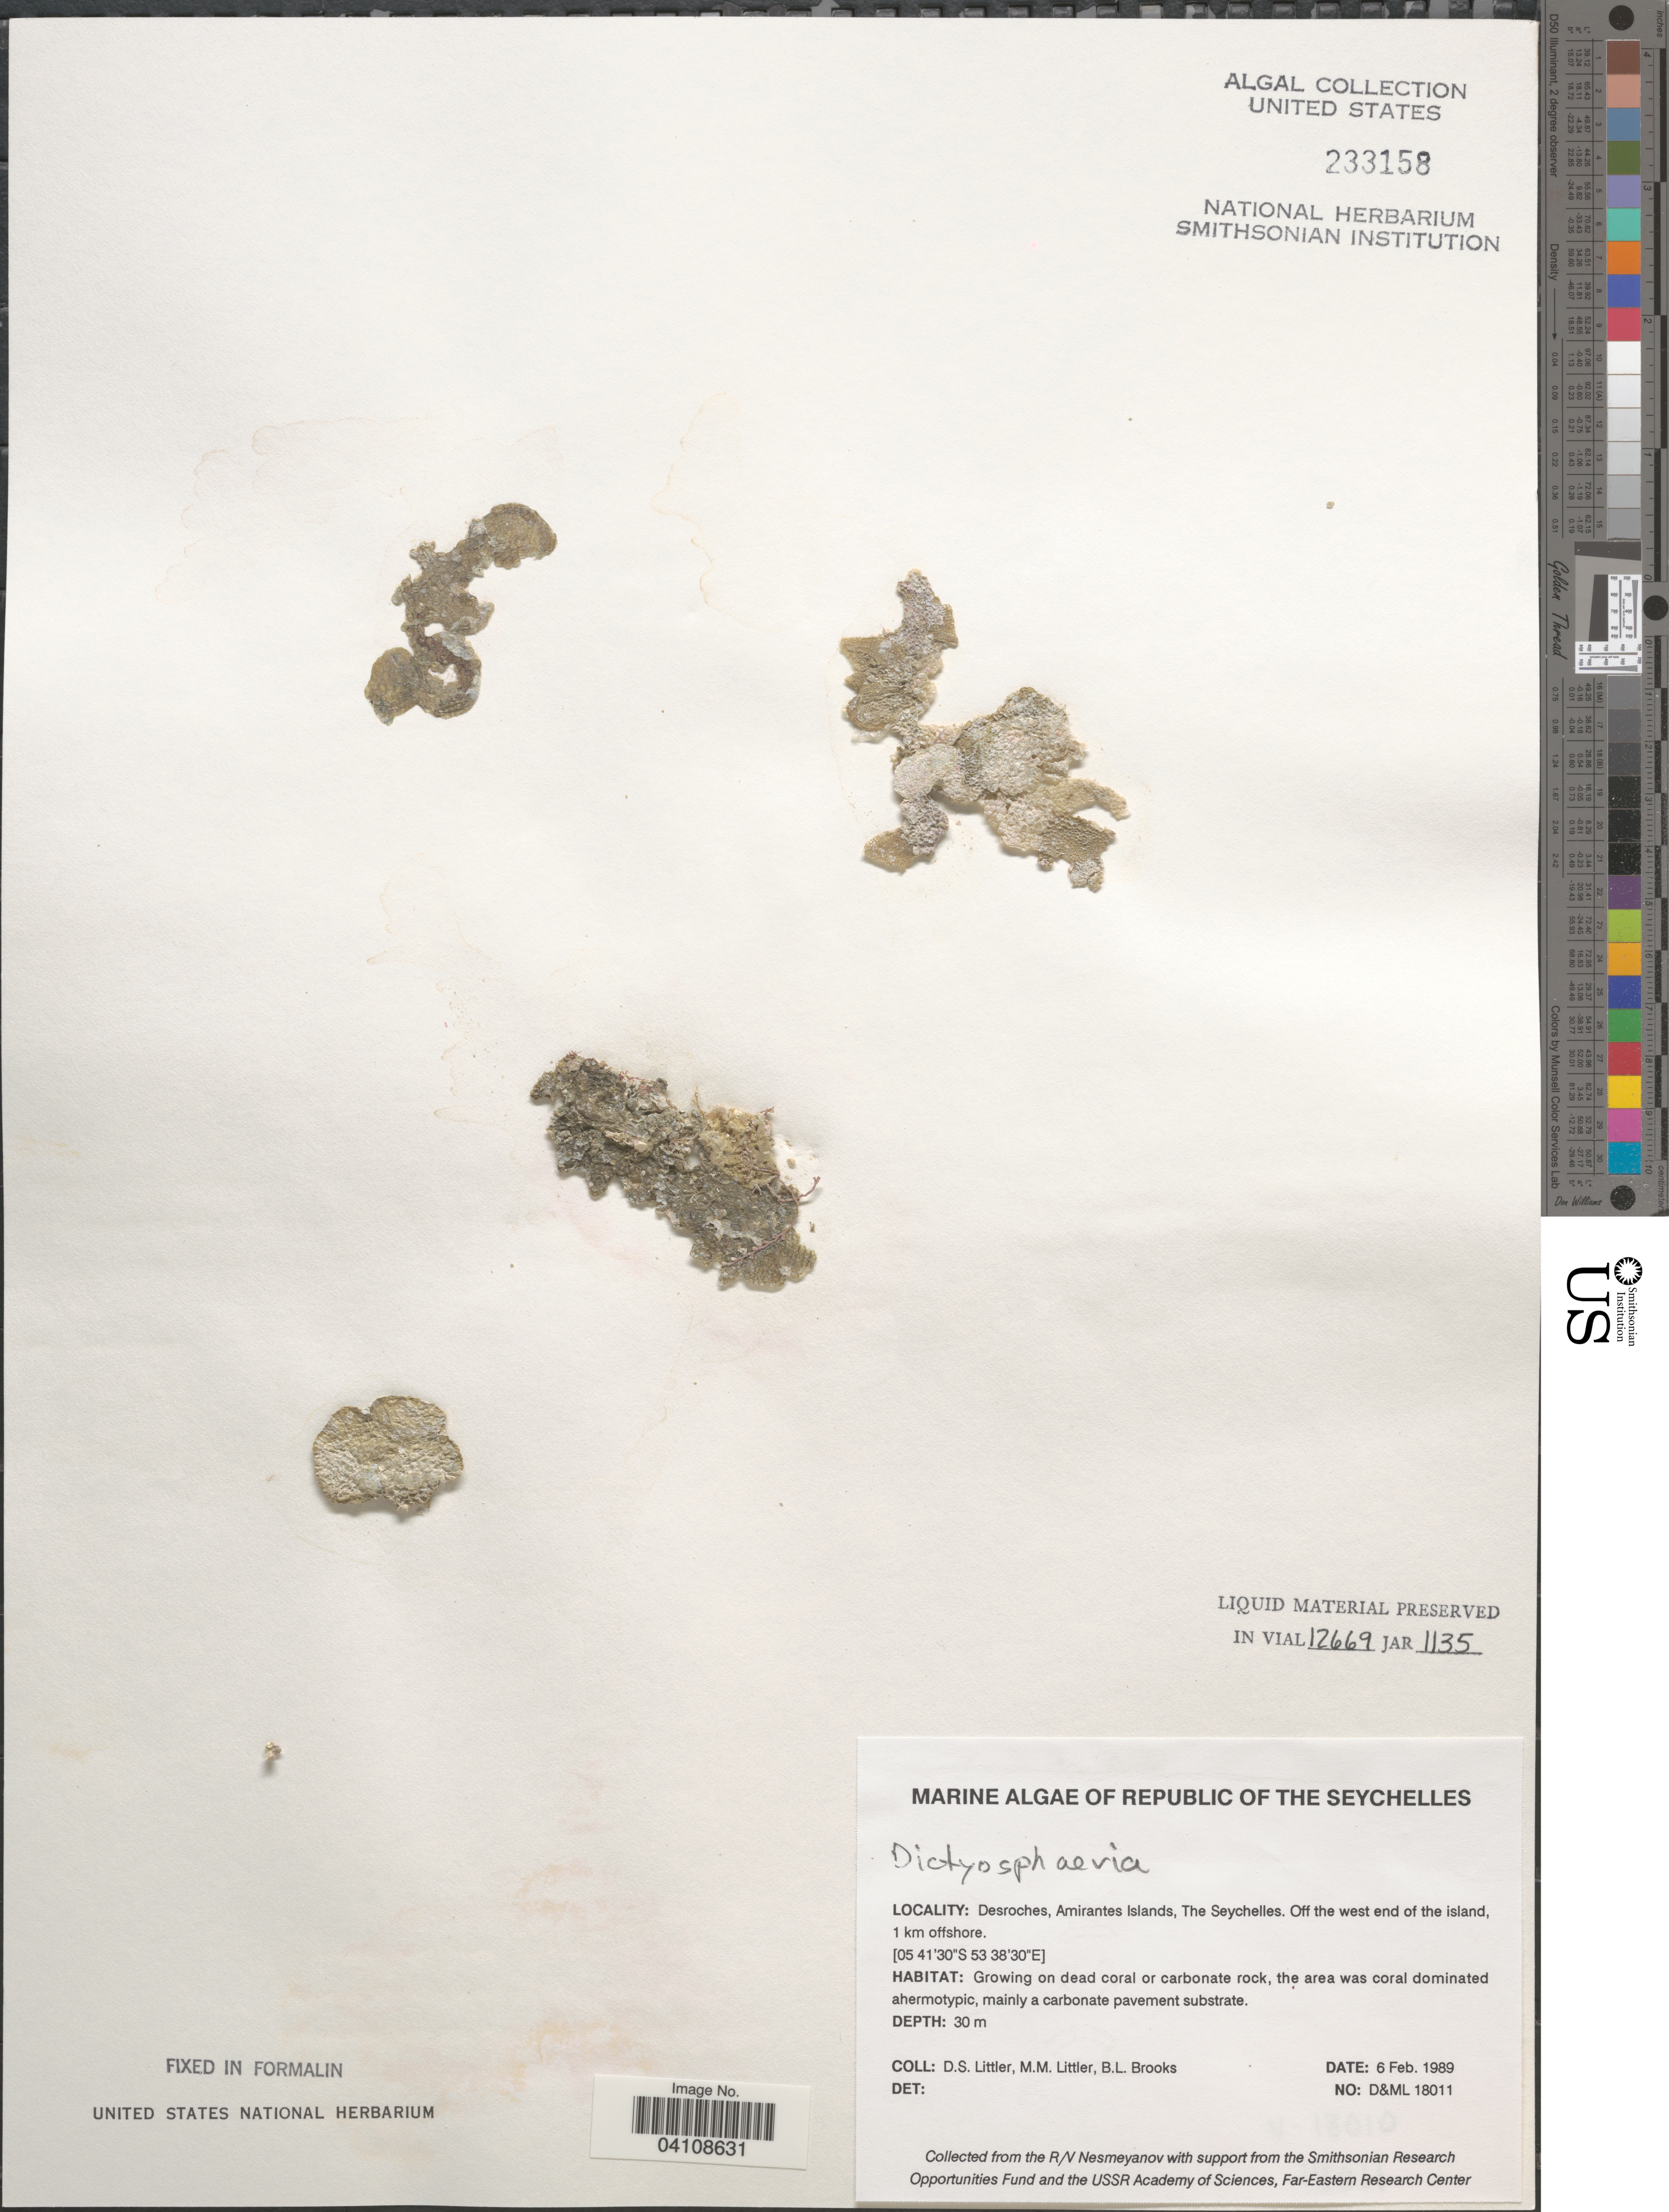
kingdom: Plantae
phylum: Chlorophyta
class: Ulvophyceae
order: Siphonocladales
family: Siphonocladaceae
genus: Dictyosphaeria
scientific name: Dictyosphaeria sp.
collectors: D. S. Littler & B. Brooks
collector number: D&ML18011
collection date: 1989-02-06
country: Seychelles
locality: Republic of The Seychelles. Desroches, Amirantes Islands. Off the west end of the island, 1 km offshore.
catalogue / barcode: US 233158